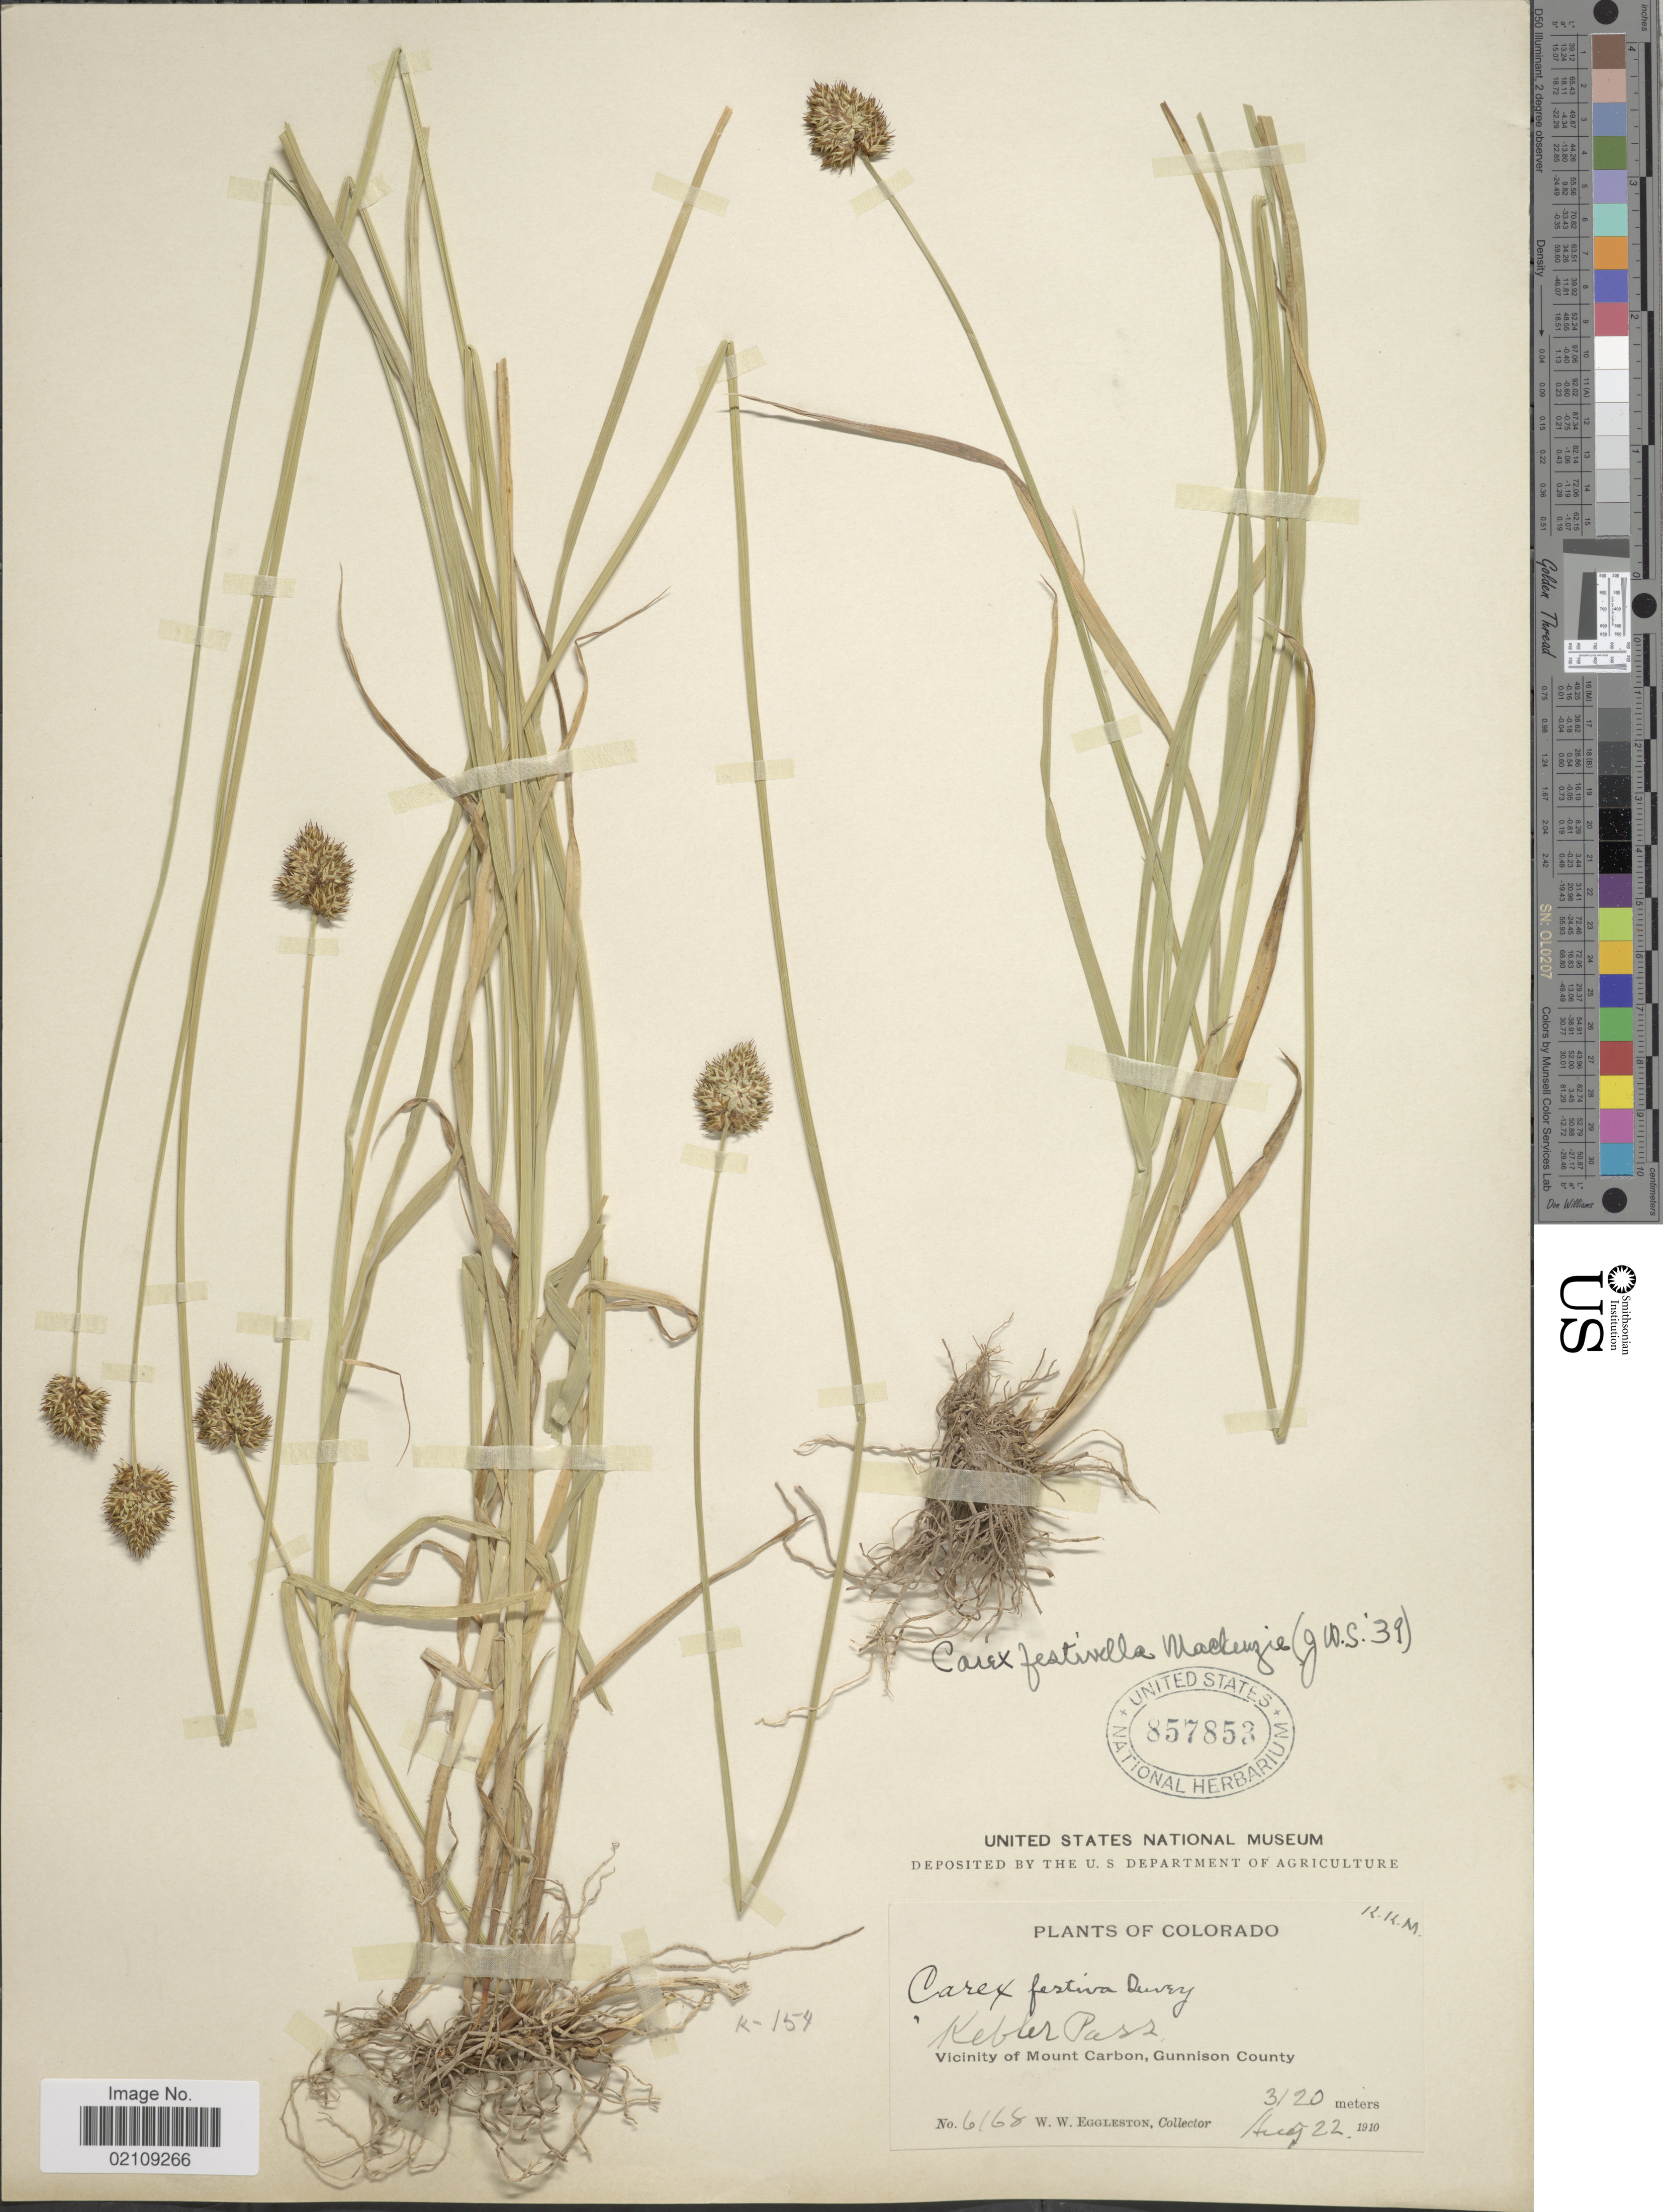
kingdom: Plantae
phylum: Tracheophyta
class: Liliopsida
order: Poales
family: Cyperaceae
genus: Carex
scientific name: Carex microptera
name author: Mack.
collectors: W. W. Eggleston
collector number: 6168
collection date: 1910-08-22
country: United States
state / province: Colorado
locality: Kebler Pass, Vicinity of Mount Carbon, Gunnison County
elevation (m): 3120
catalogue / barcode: US 857853